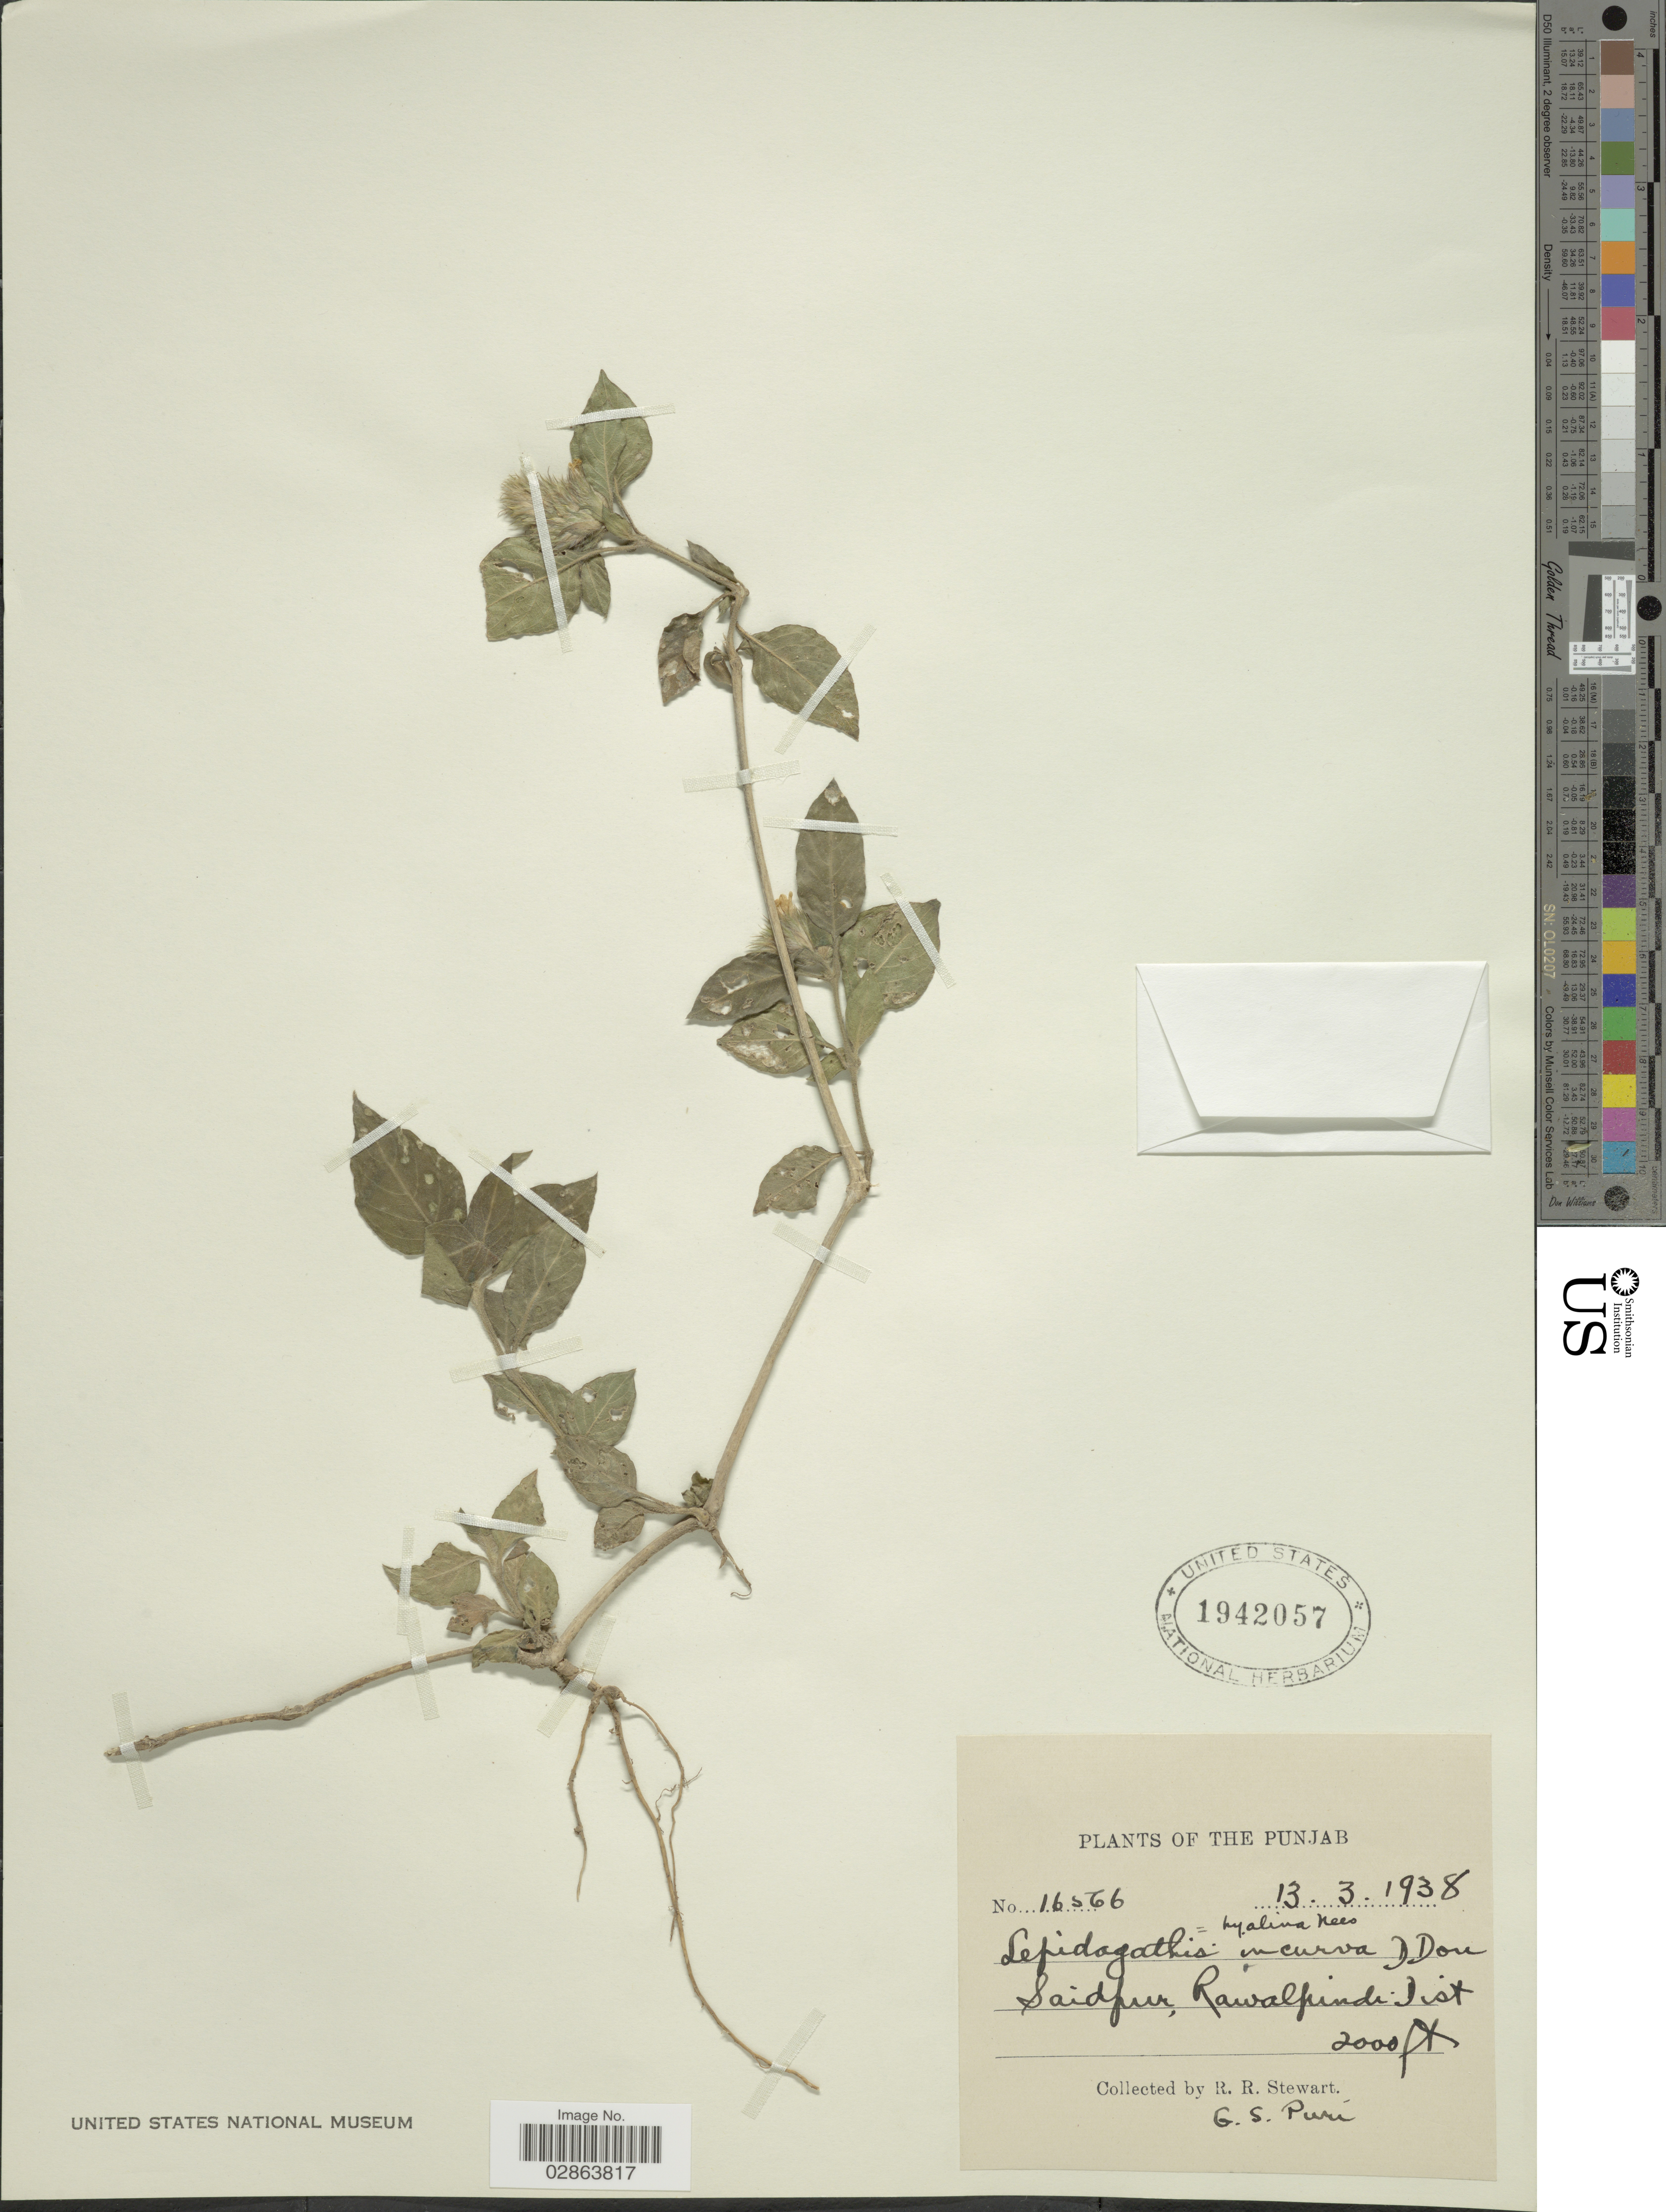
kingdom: Plantae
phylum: Tracheophyta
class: Magnoliopsida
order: Lamiales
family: Acanthaceae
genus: Lepidagathis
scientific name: Lepidagathis incurva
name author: Buch.-Ham. ex D. Don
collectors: R. Stewart & G. Puri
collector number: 16566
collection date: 1938-03-13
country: Pakistan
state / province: Punjab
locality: Saidpur, Rawalpindi Dist.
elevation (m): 610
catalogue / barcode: US 1942057